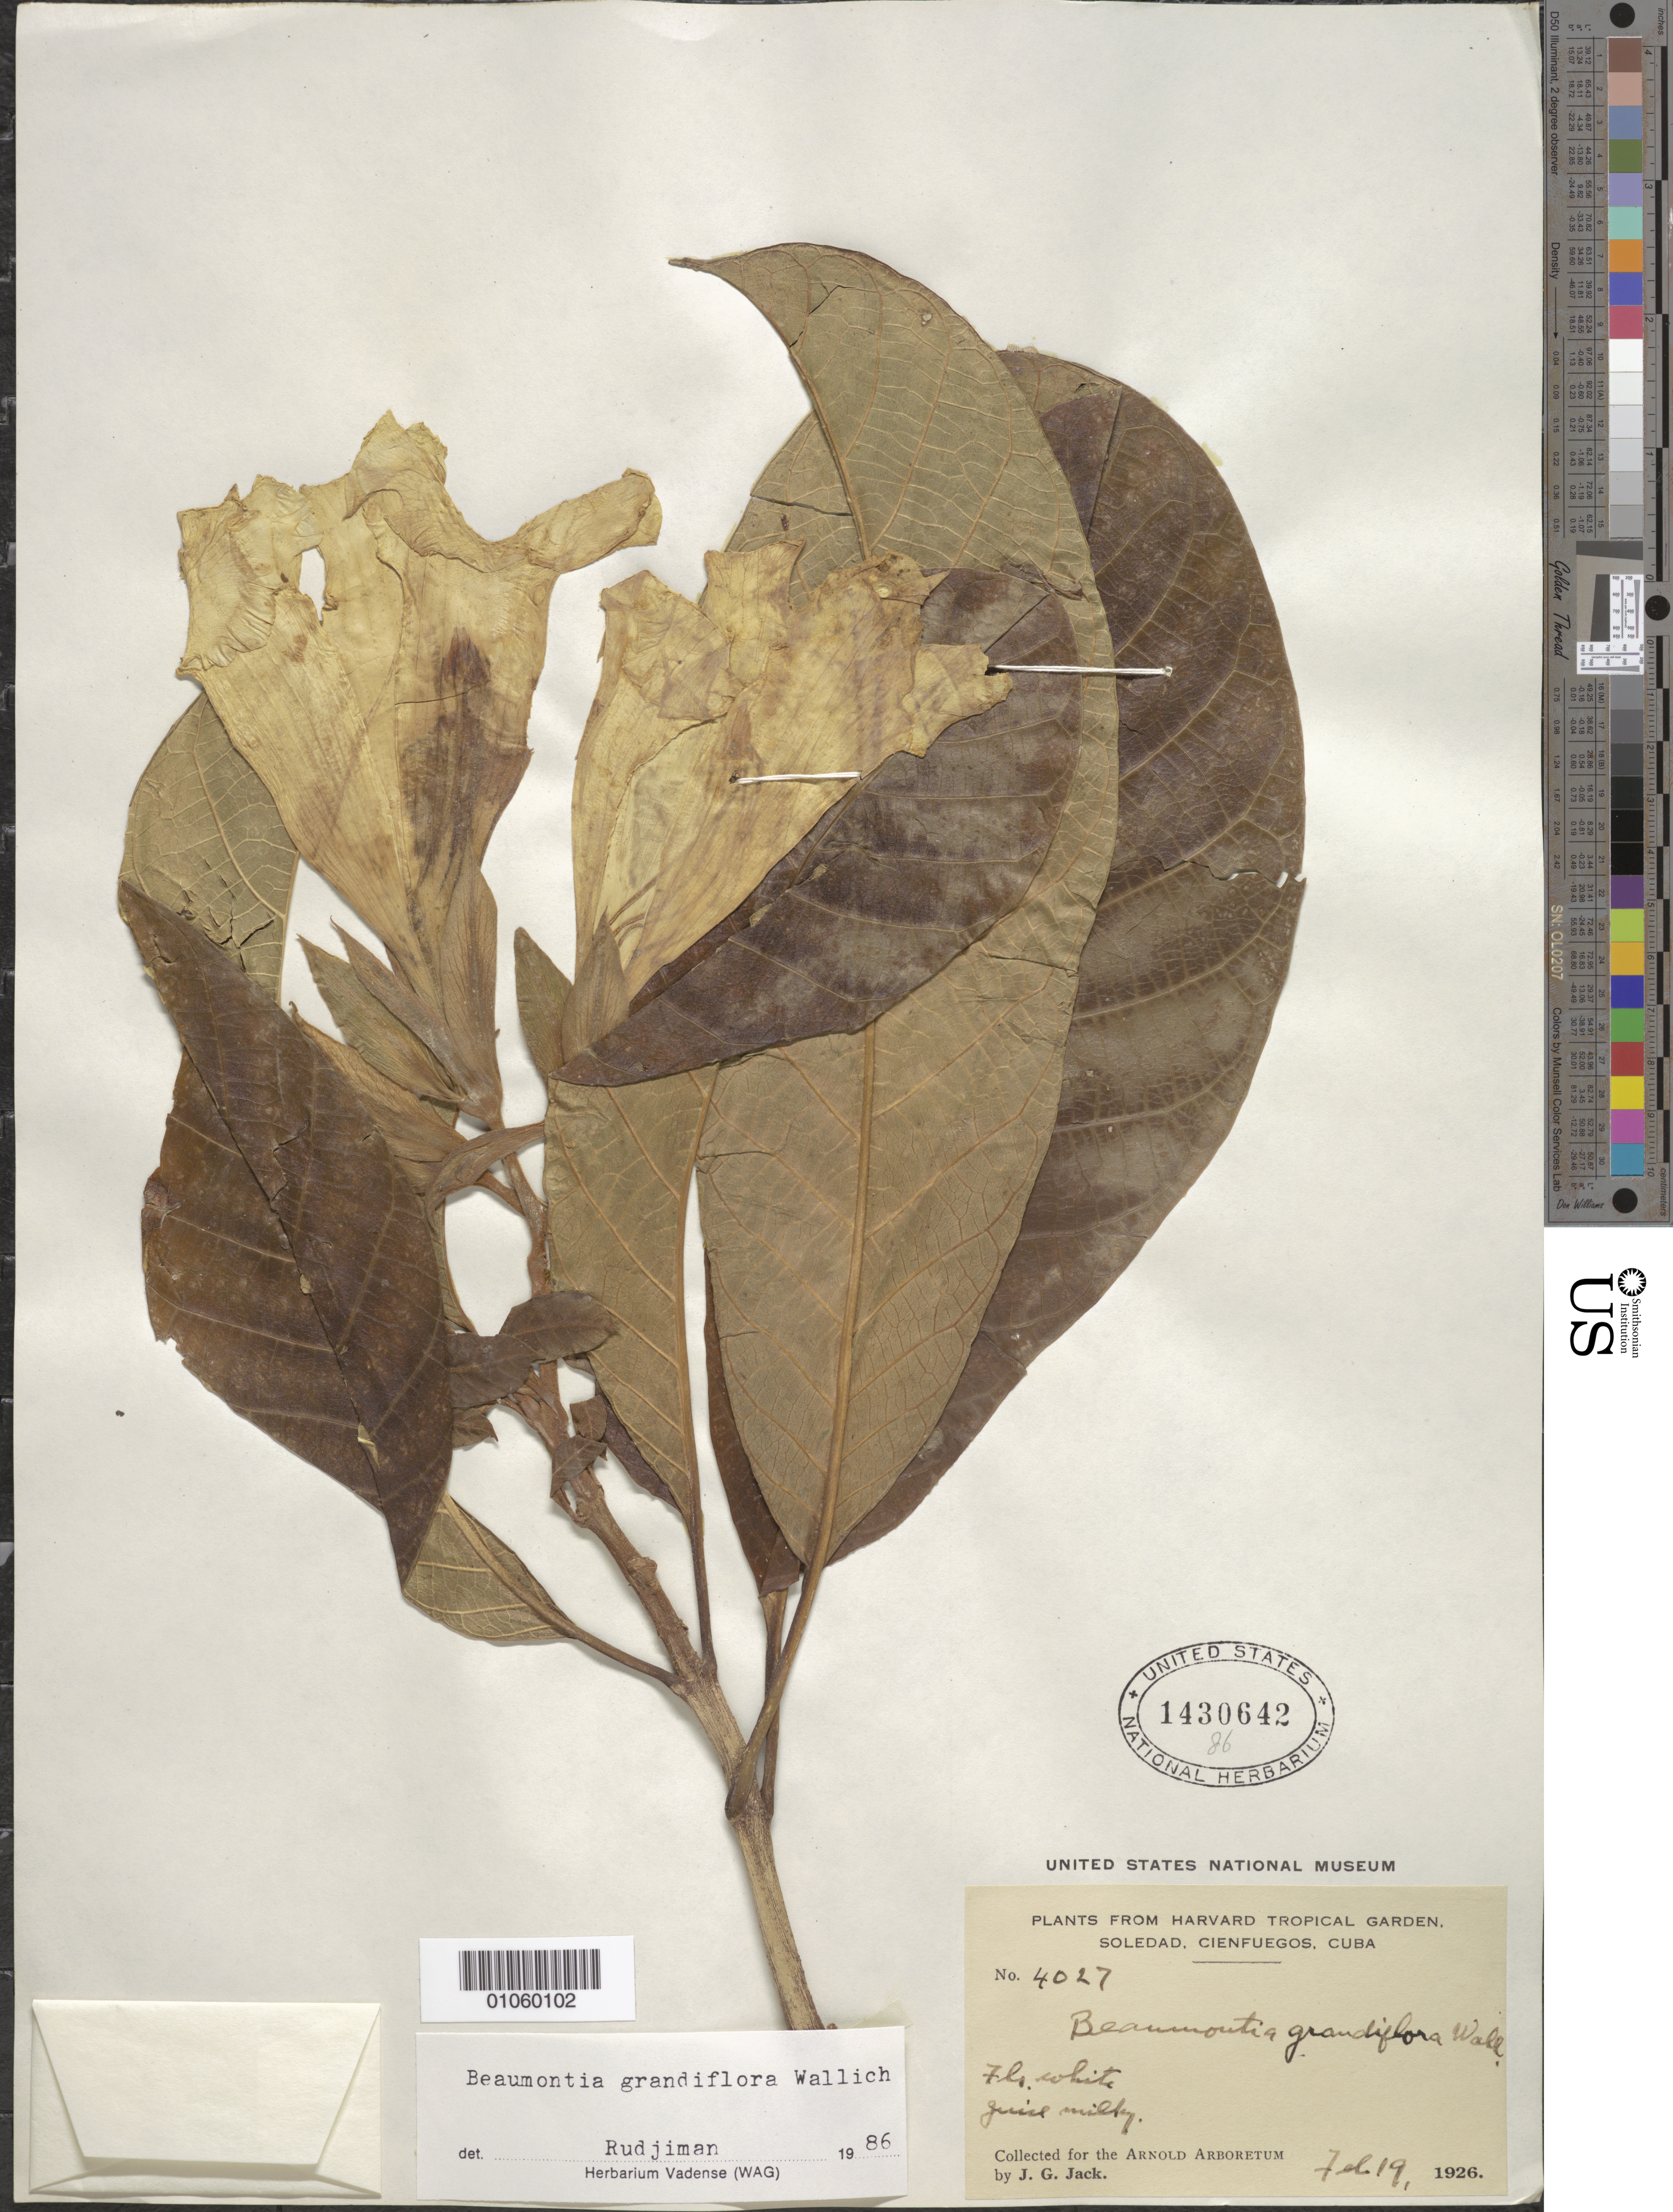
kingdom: Plantae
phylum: Tracheophyta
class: Magnoliopsida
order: Gentianales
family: Apocynaceae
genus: Beaumontia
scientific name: Beaumontia grandiflora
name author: Wall.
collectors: J. G. Jack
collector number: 4027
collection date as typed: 19 Feb 1926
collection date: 1926-02-19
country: Cuba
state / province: Cienfuegos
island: Cuba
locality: Soledad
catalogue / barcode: US 1430642